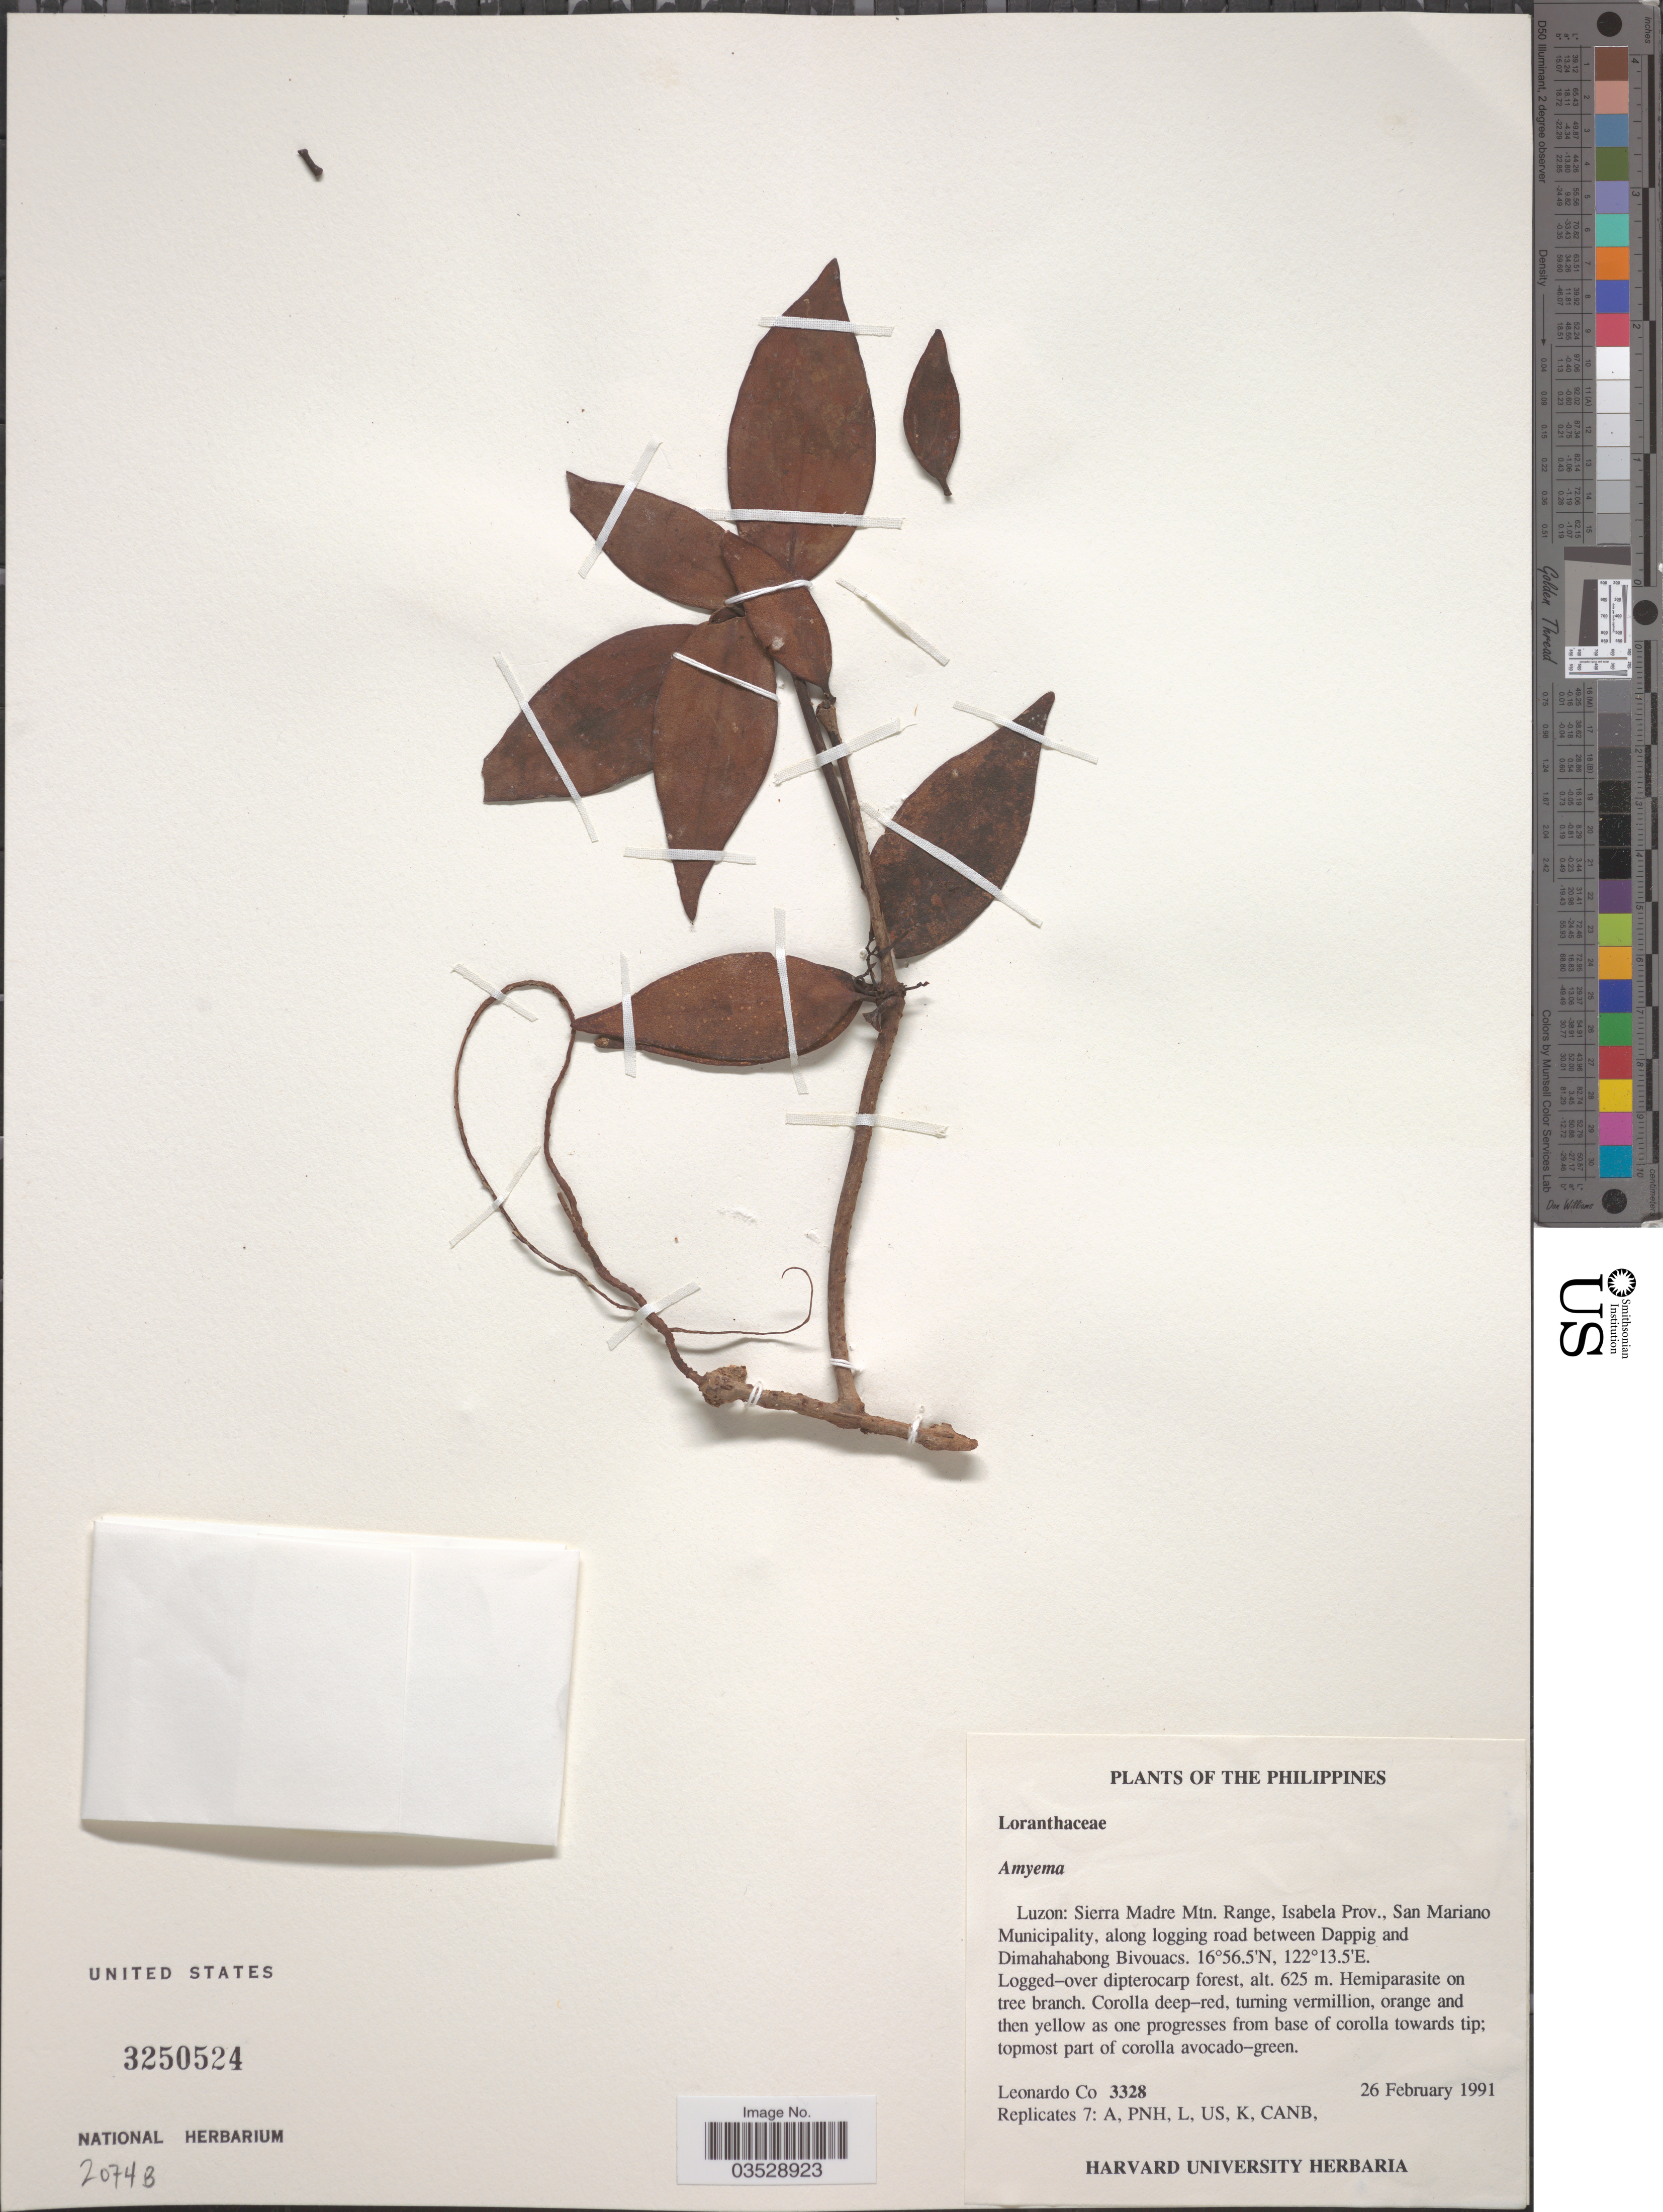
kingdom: Plantae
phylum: Tracheophyta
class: Magnoliopsida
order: Santalales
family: Loranthaceae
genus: Amyema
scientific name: Amyema sp.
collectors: L. Co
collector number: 3328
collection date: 1991-02-26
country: Philippines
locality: Luzon: Sierra Madre Mtn. Range, Isabela Prov., San Mariano Municipality, along logging road between Dappig and Dimahahabong Bivouacs.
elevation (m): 625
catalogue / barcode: US 3250524